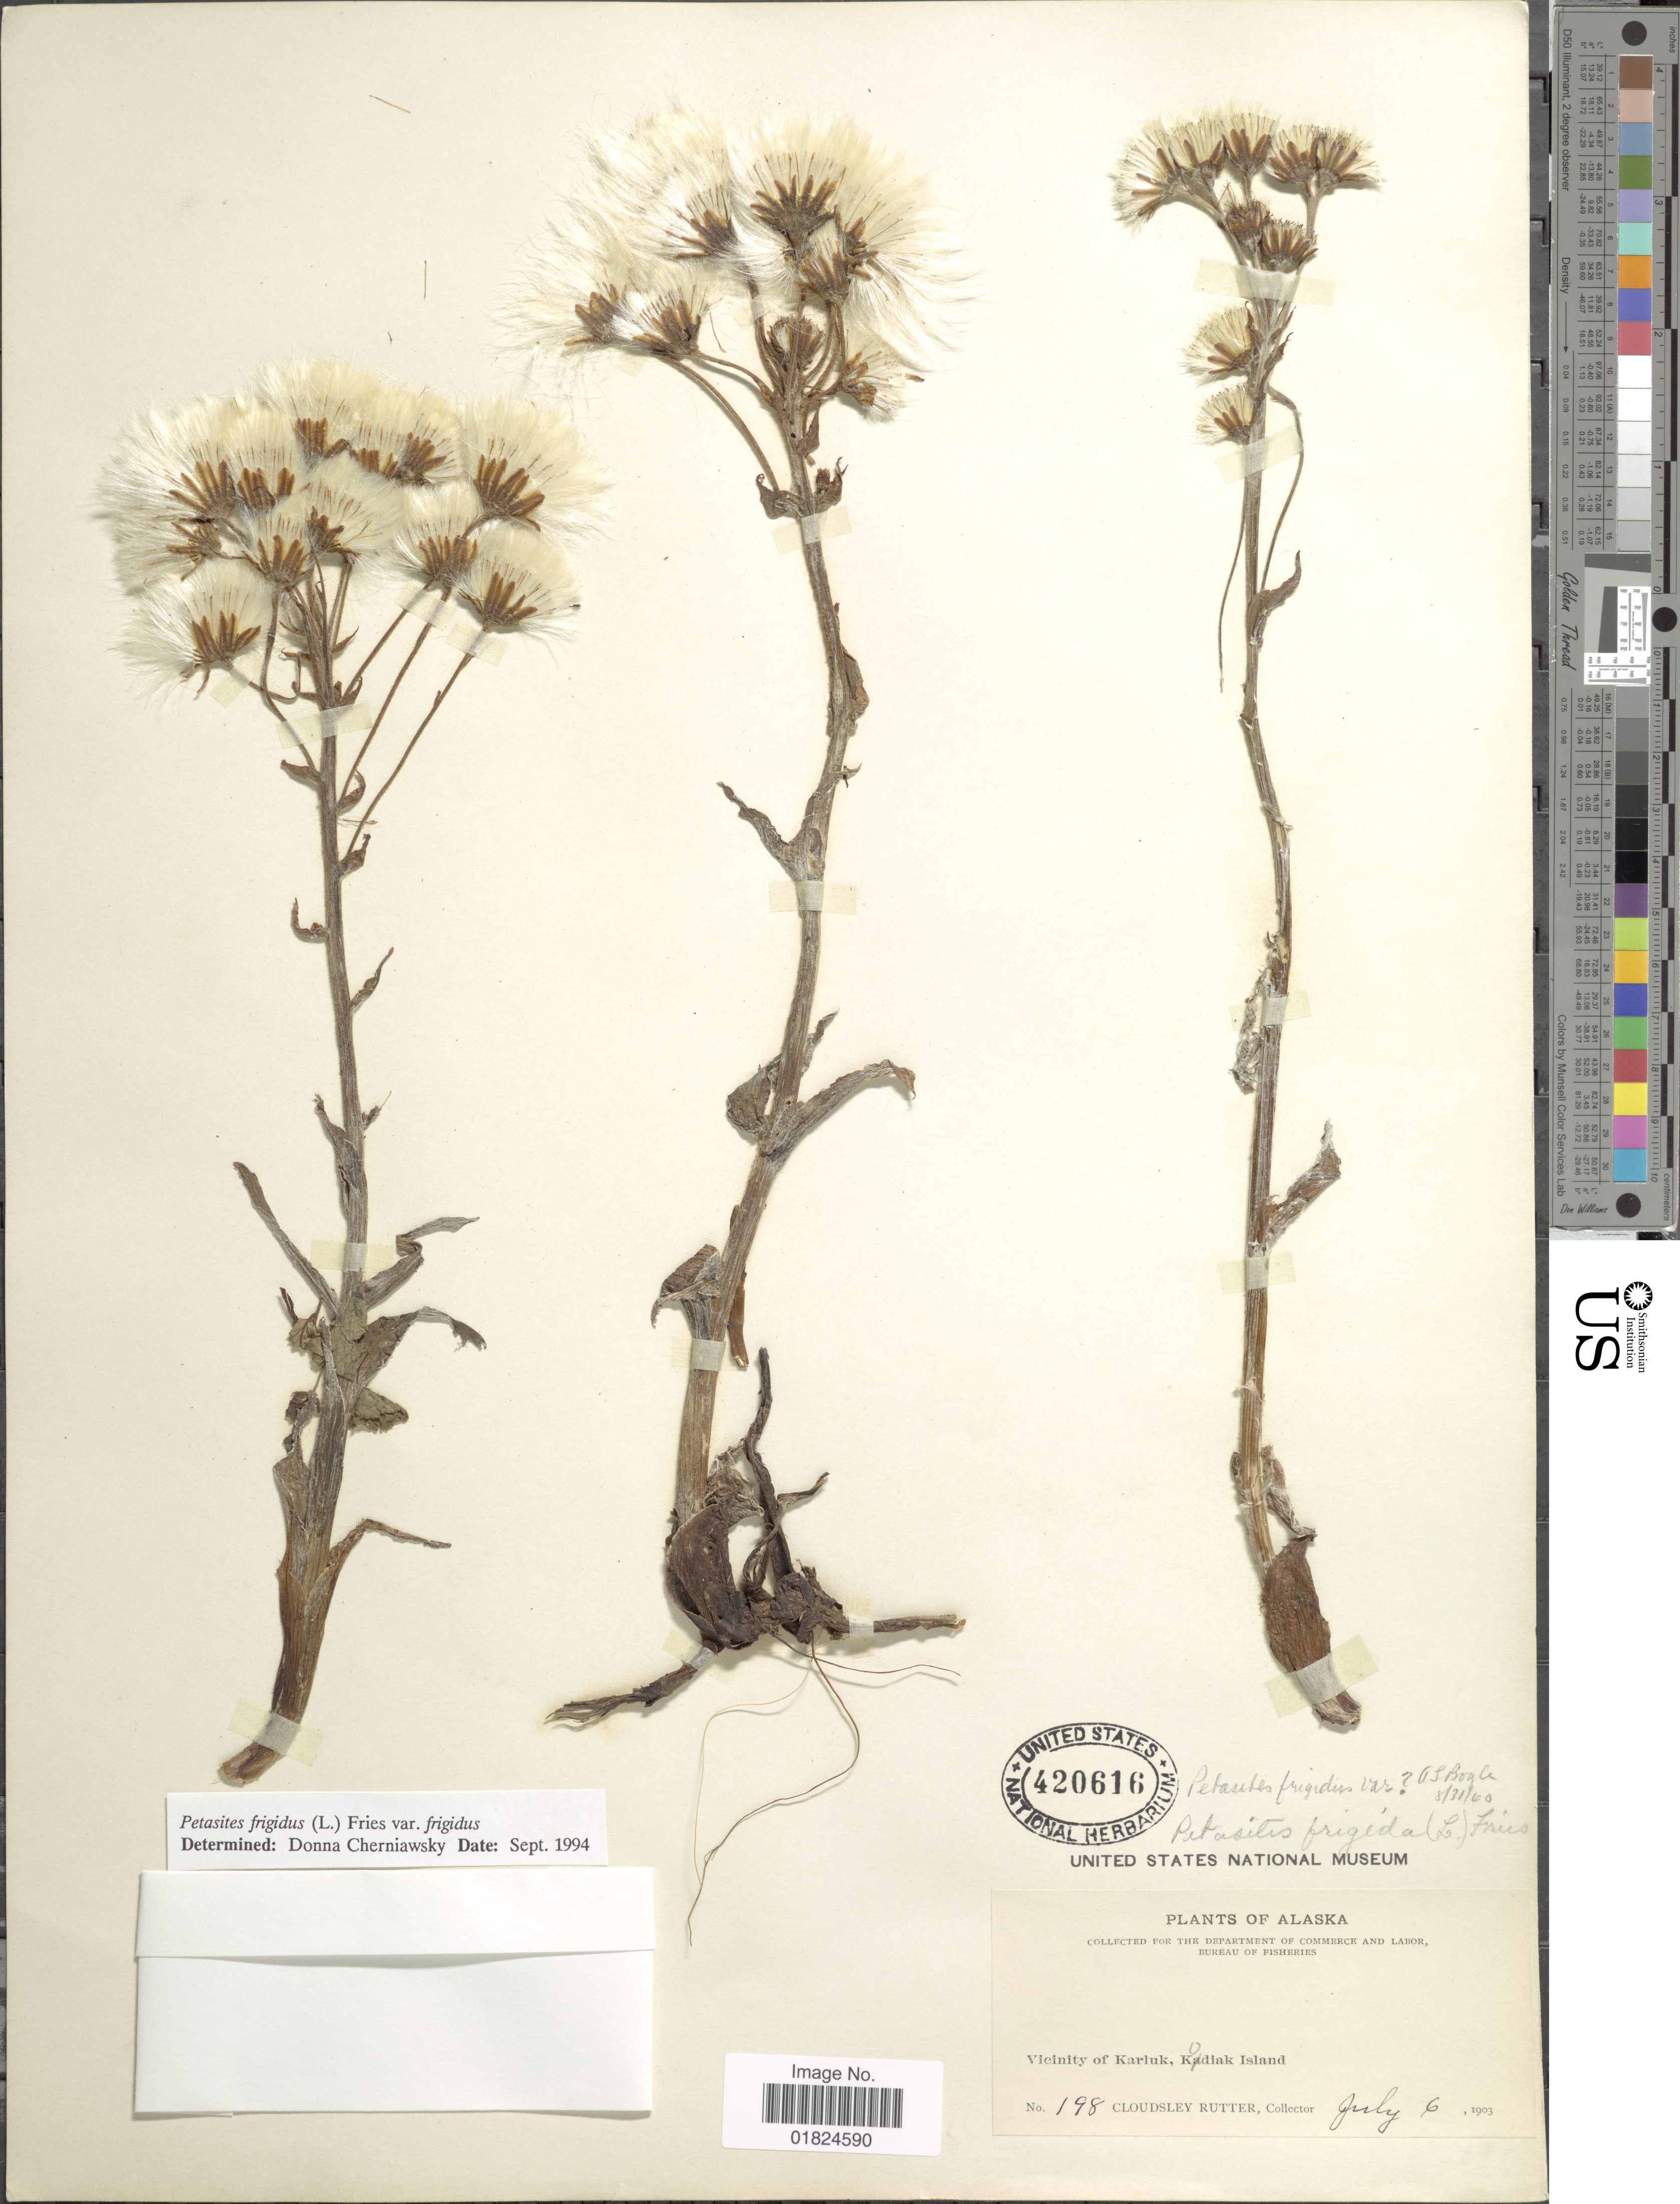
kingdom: Plantae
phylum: Tracheophyta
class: Magnoliopsida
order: Asterales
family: Asteraceae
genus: Petasites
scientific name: Petasites frigidus var. frigidus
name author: (L.) Fr.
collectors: C. Rutter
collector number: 198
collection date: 1903-07-06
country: United States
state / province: Alaska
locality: Vicinity of Karluk, Kodiak Island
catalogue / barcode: US 420616